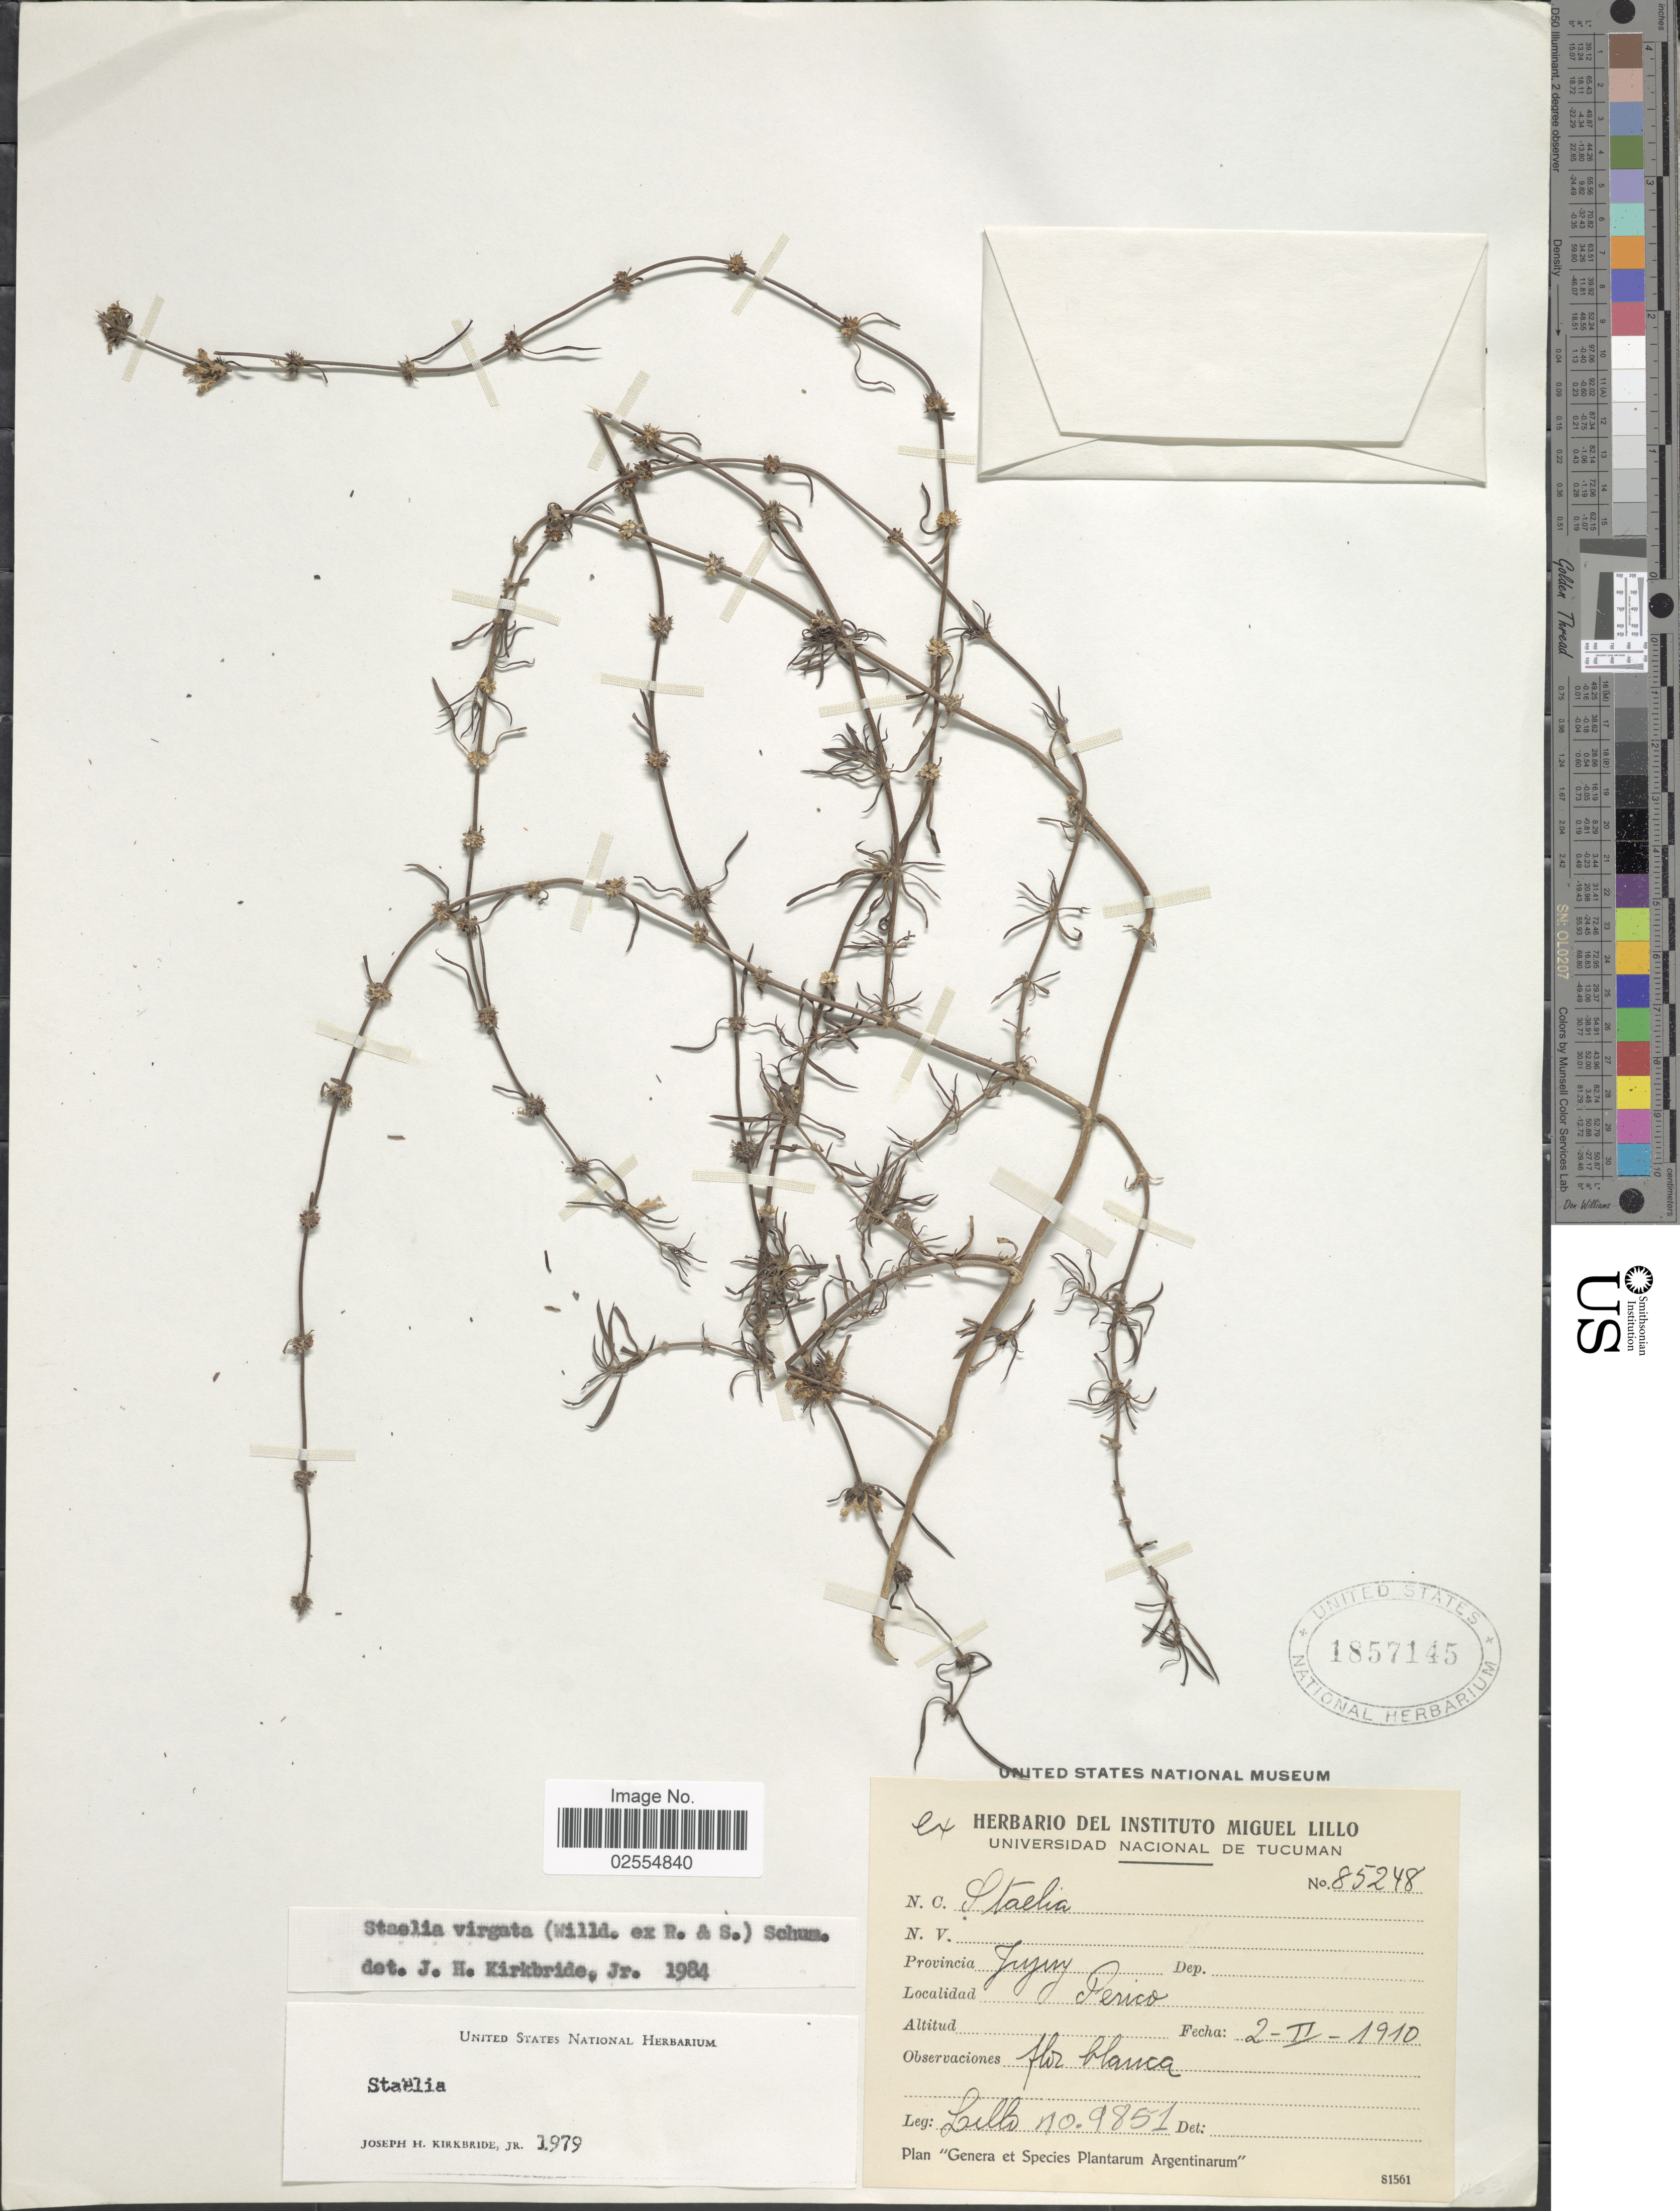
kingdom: Plantae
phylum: Tracheophyta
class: Magnoliopsida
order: Gentianales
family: Rubiaceae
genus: Staelia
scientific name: Staelia virgata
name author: (Link ex Roem. & Schult.) K. Schum.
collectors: -. Lillo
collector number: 9851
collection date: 1910-02-02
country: Argentina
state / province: Jujuy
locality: Perico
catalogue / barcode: US 1857145